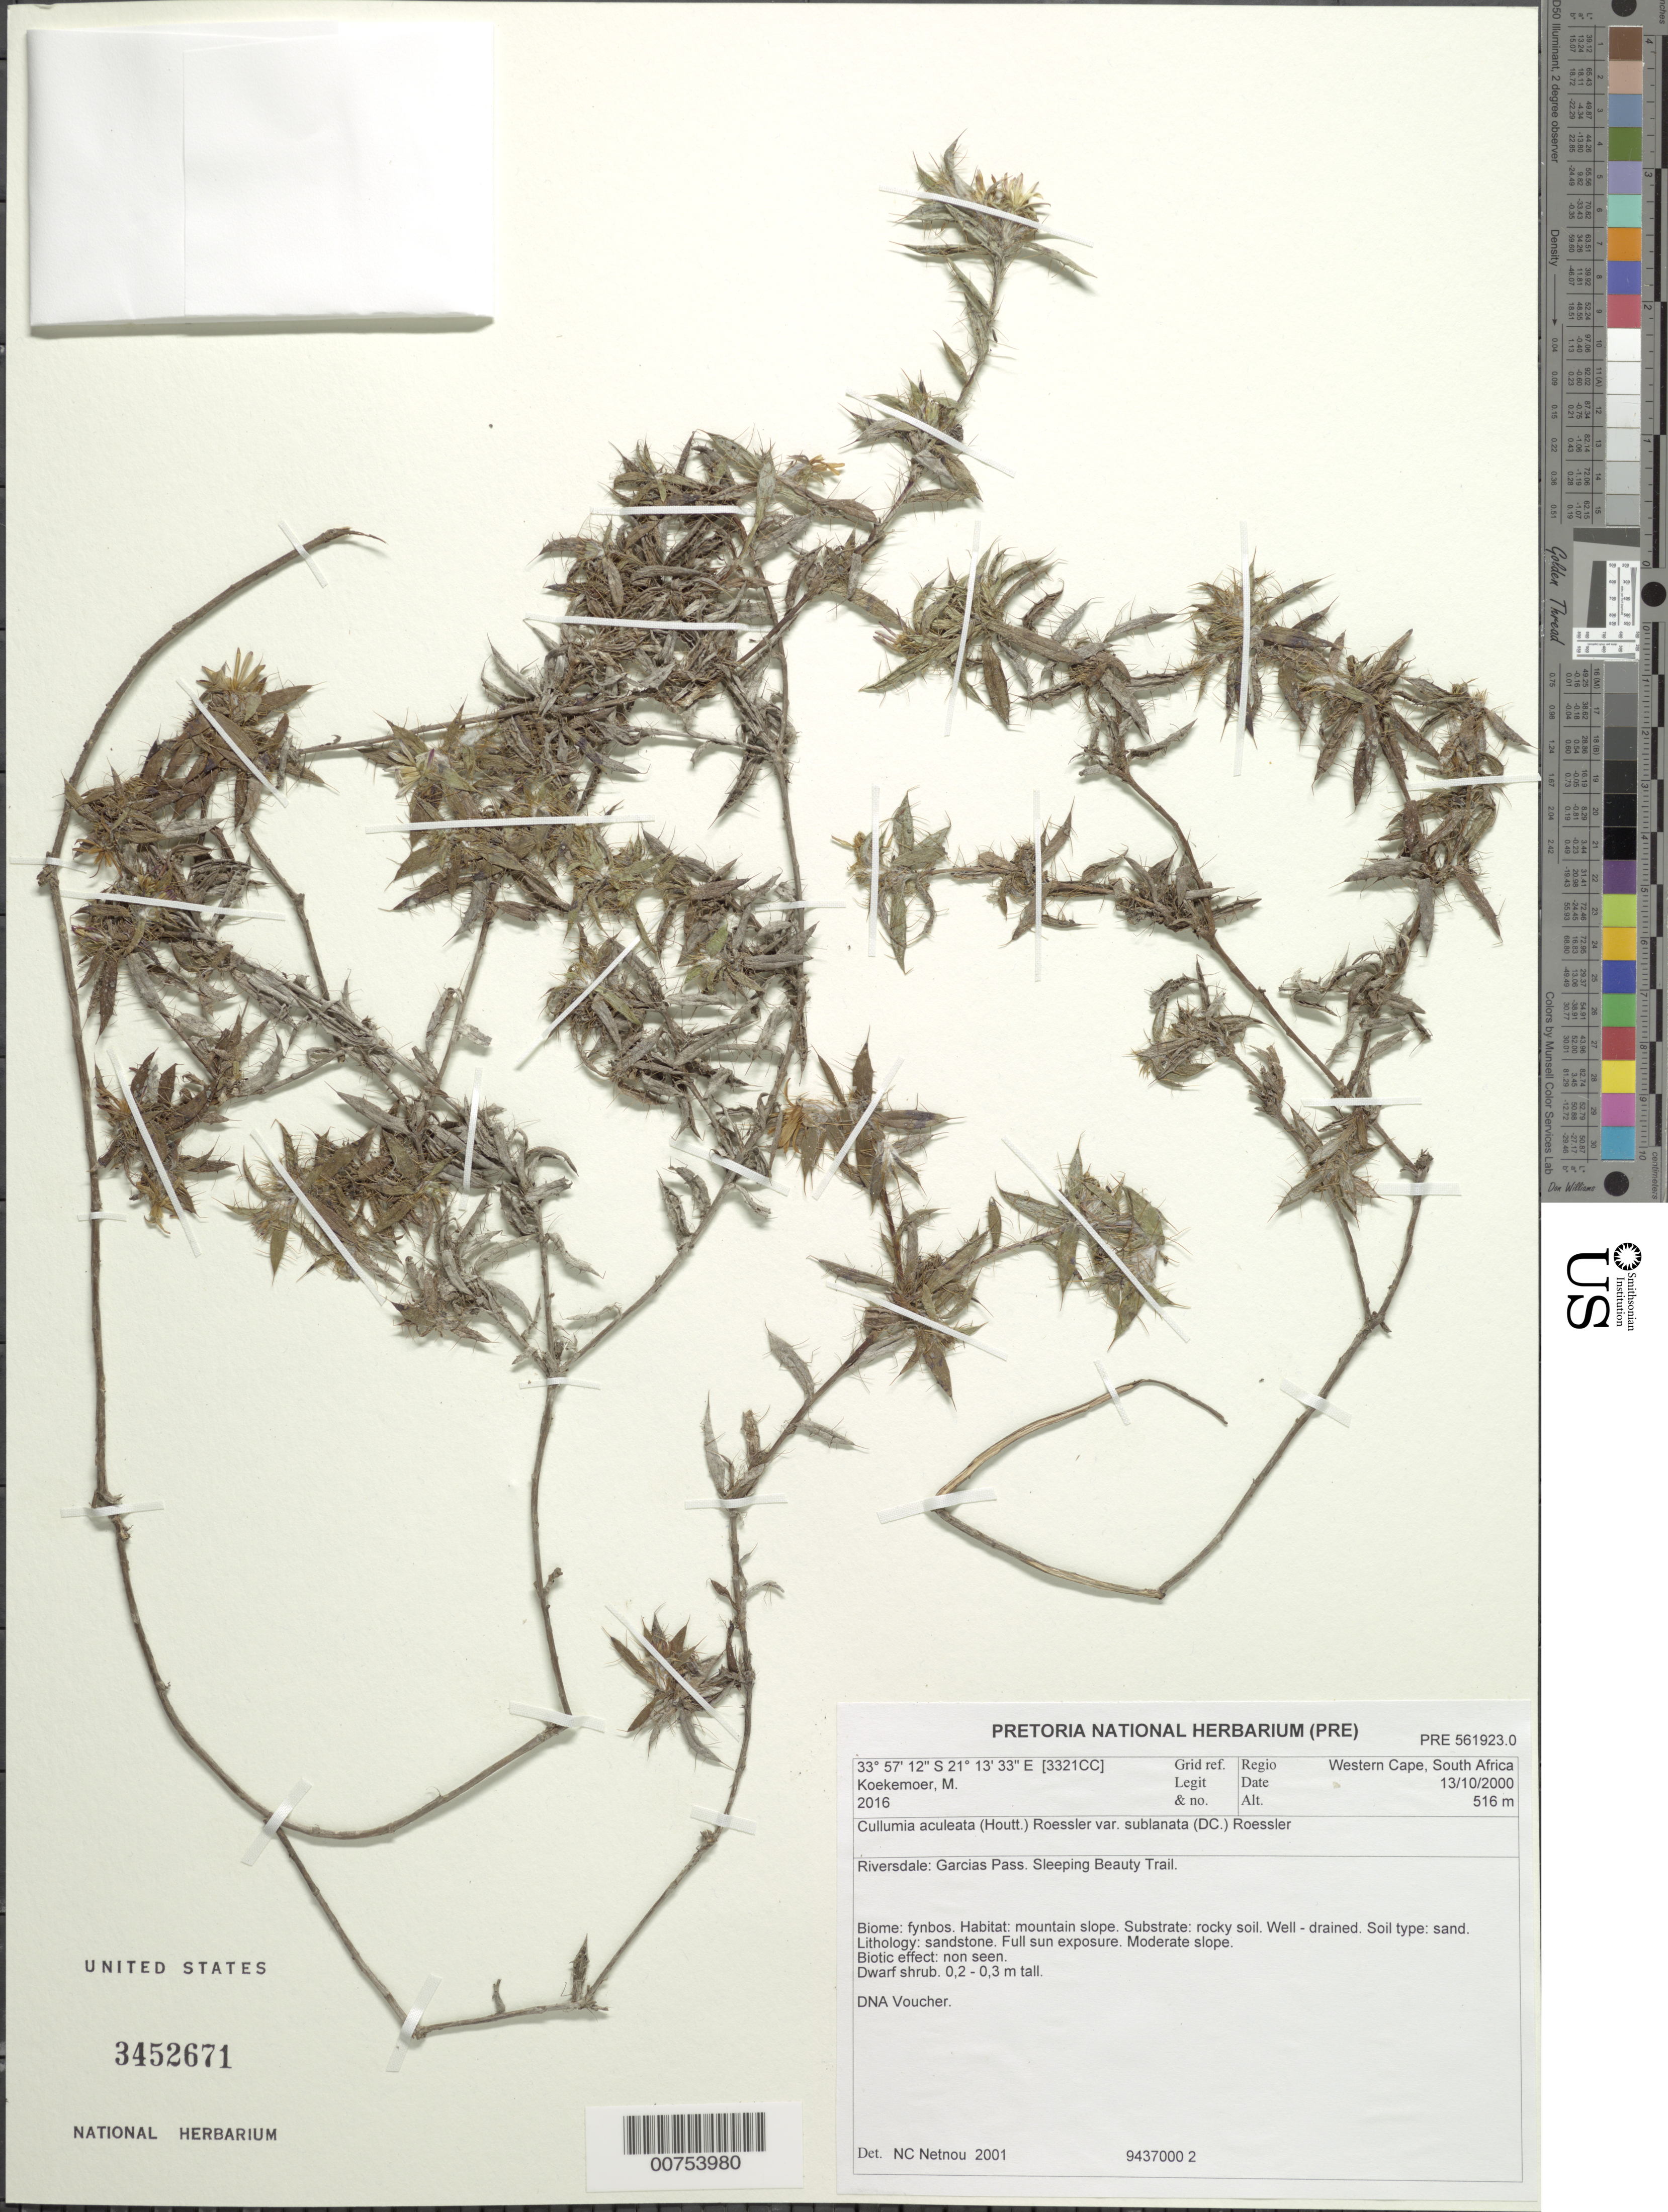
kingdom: Plantae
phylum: Tracheophyta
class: Magnoliopsida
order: Asterales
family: Asteraceae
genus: Cullumia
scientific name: Cullumia aculeata var. sublanata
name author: (DC.) Roessler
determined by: Netnou, N. C.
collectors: M. Koekemoer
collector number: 2016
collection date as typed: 13 October 2000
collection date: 2000-10-13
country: South Africa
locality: Western Cape; Riversdale, Garcias Pass, Sleeping Beauty Trail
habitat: Fynbos; mountain slope, rocky soil, well-drained, sand, sandstone, full sun, moderate slope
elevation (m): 516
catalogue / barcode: US 3452671